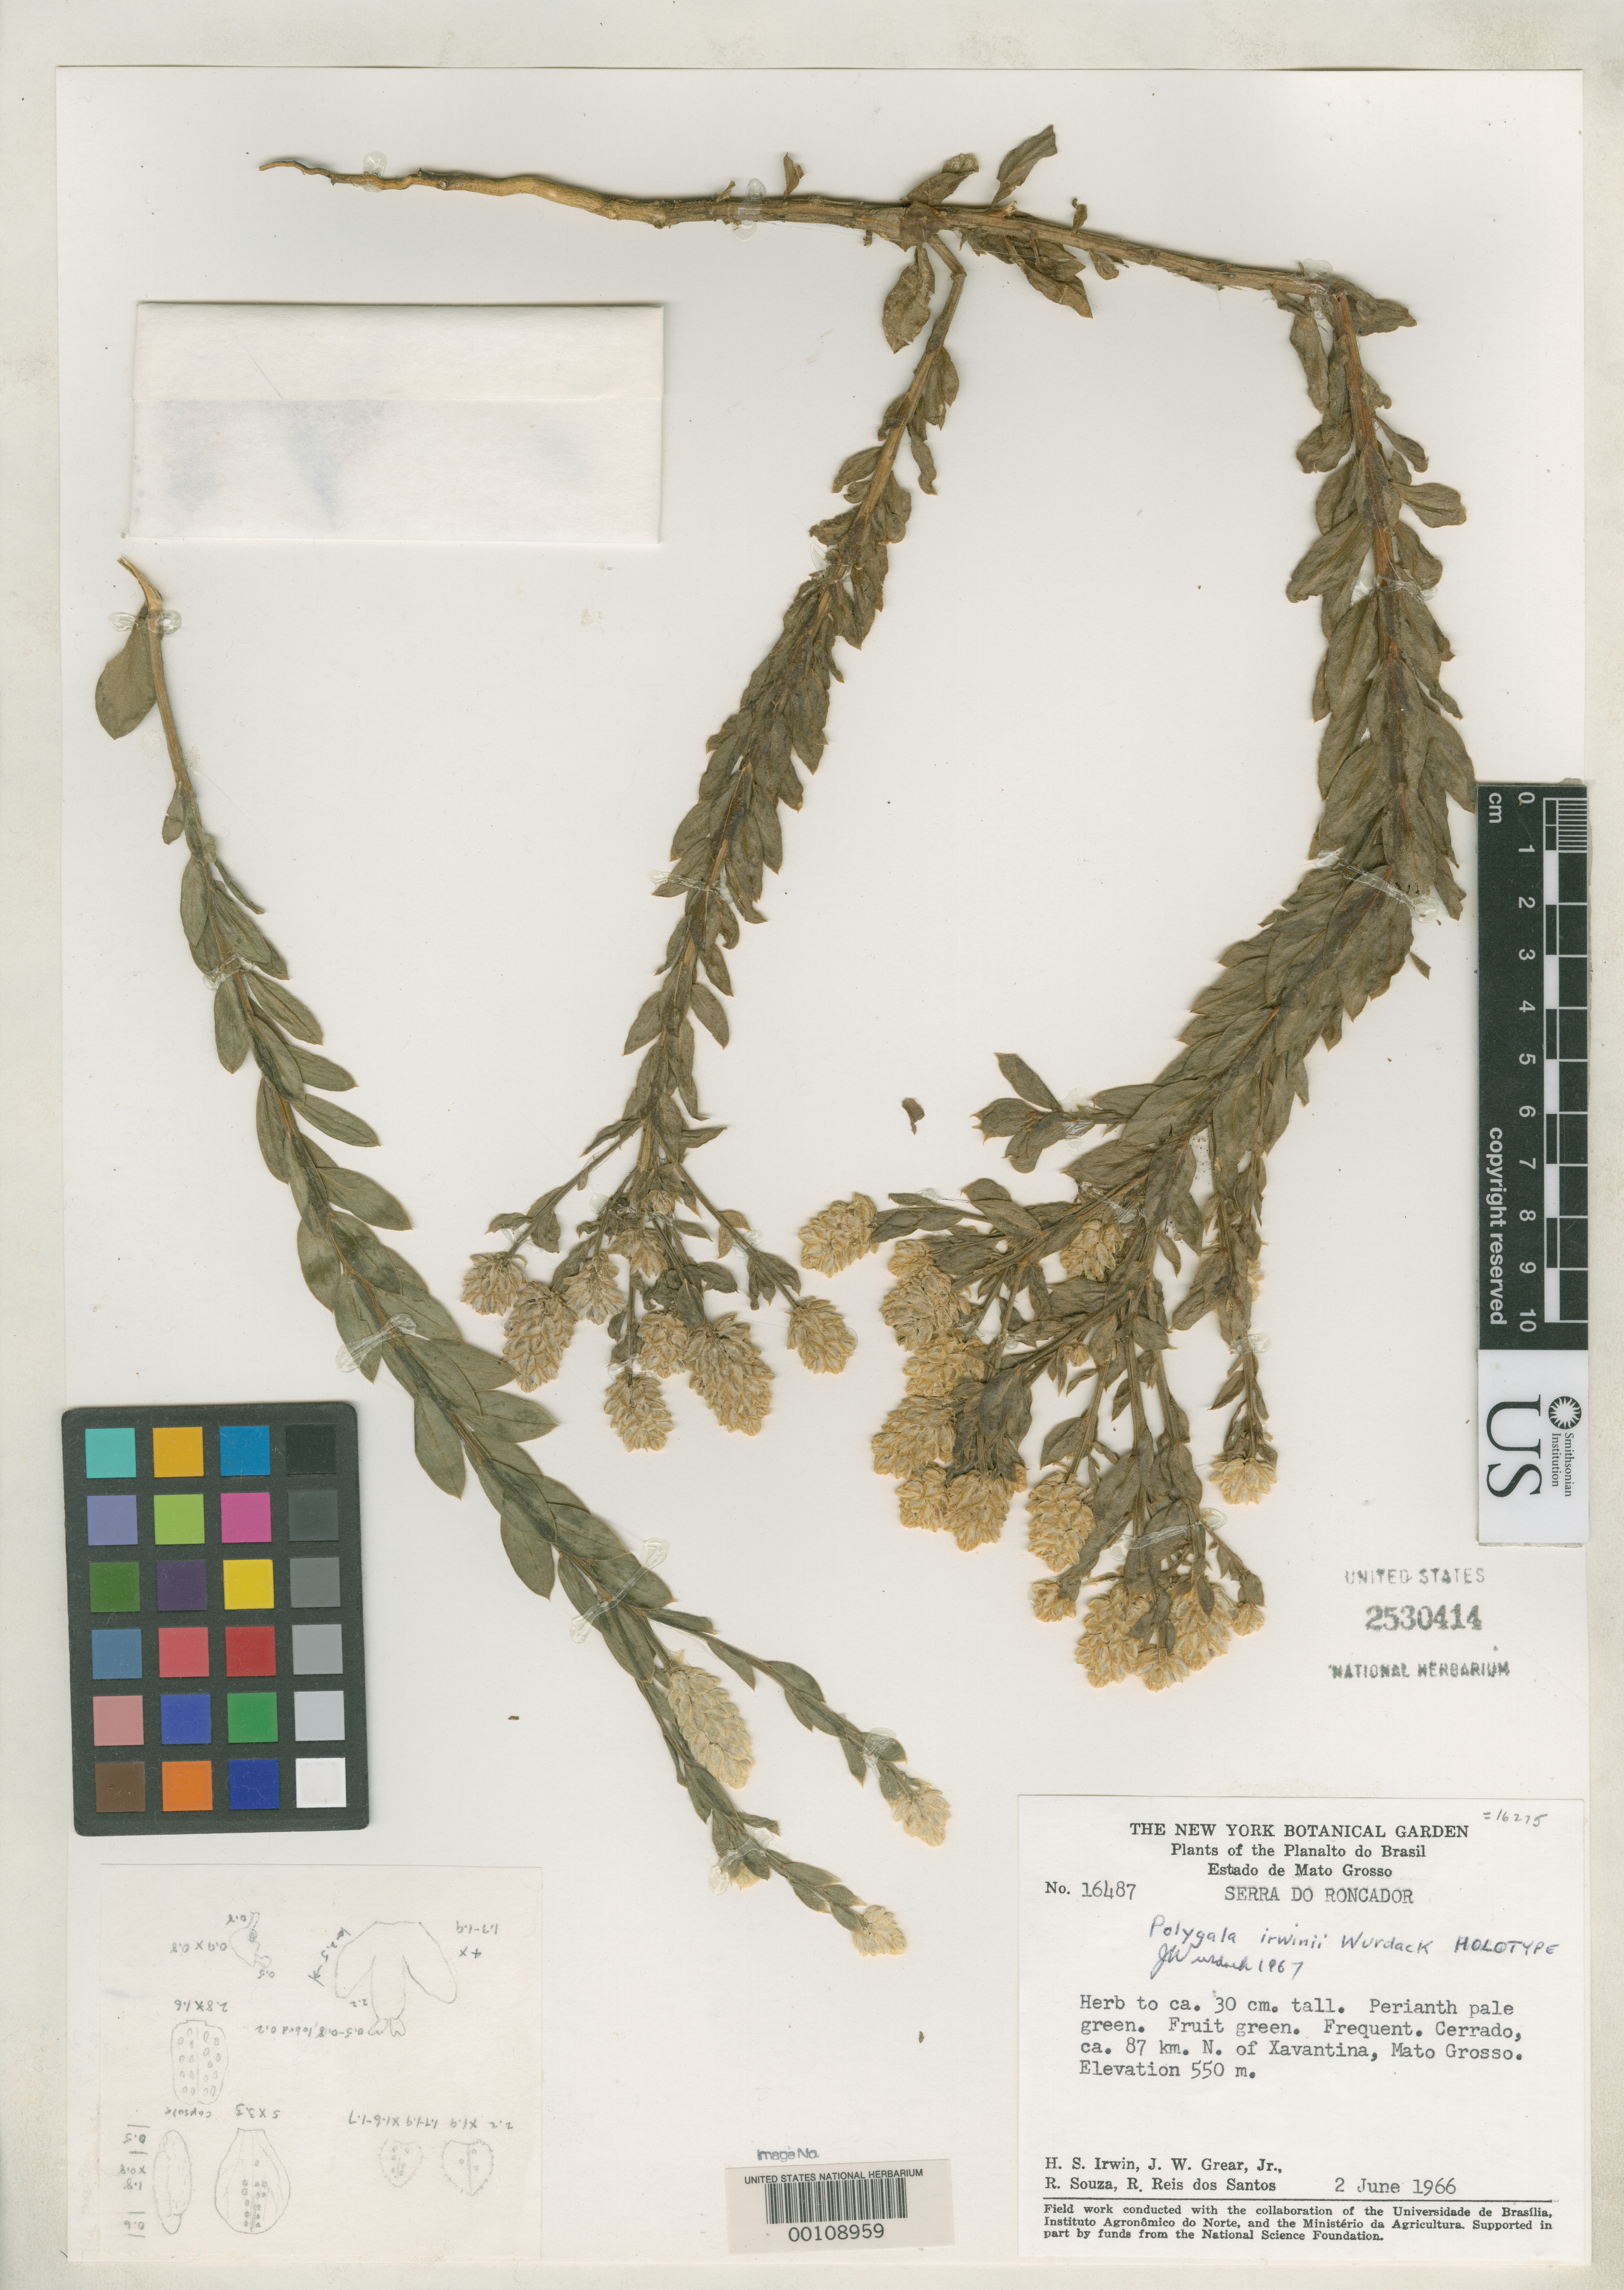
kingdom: Plantae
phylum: Tracheophyta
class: Magnoliopsida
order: Fabales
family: Polygalaceae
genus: Polygala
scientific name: Polygala irwinii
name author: Wurdack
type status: Holotype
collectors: H. Irwin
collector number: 16487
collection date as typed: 02 Jun 1966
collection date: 1966-06-02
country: Brazil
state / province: Mato Grosso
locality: Serra do Roncador.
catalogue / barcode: US 2530414